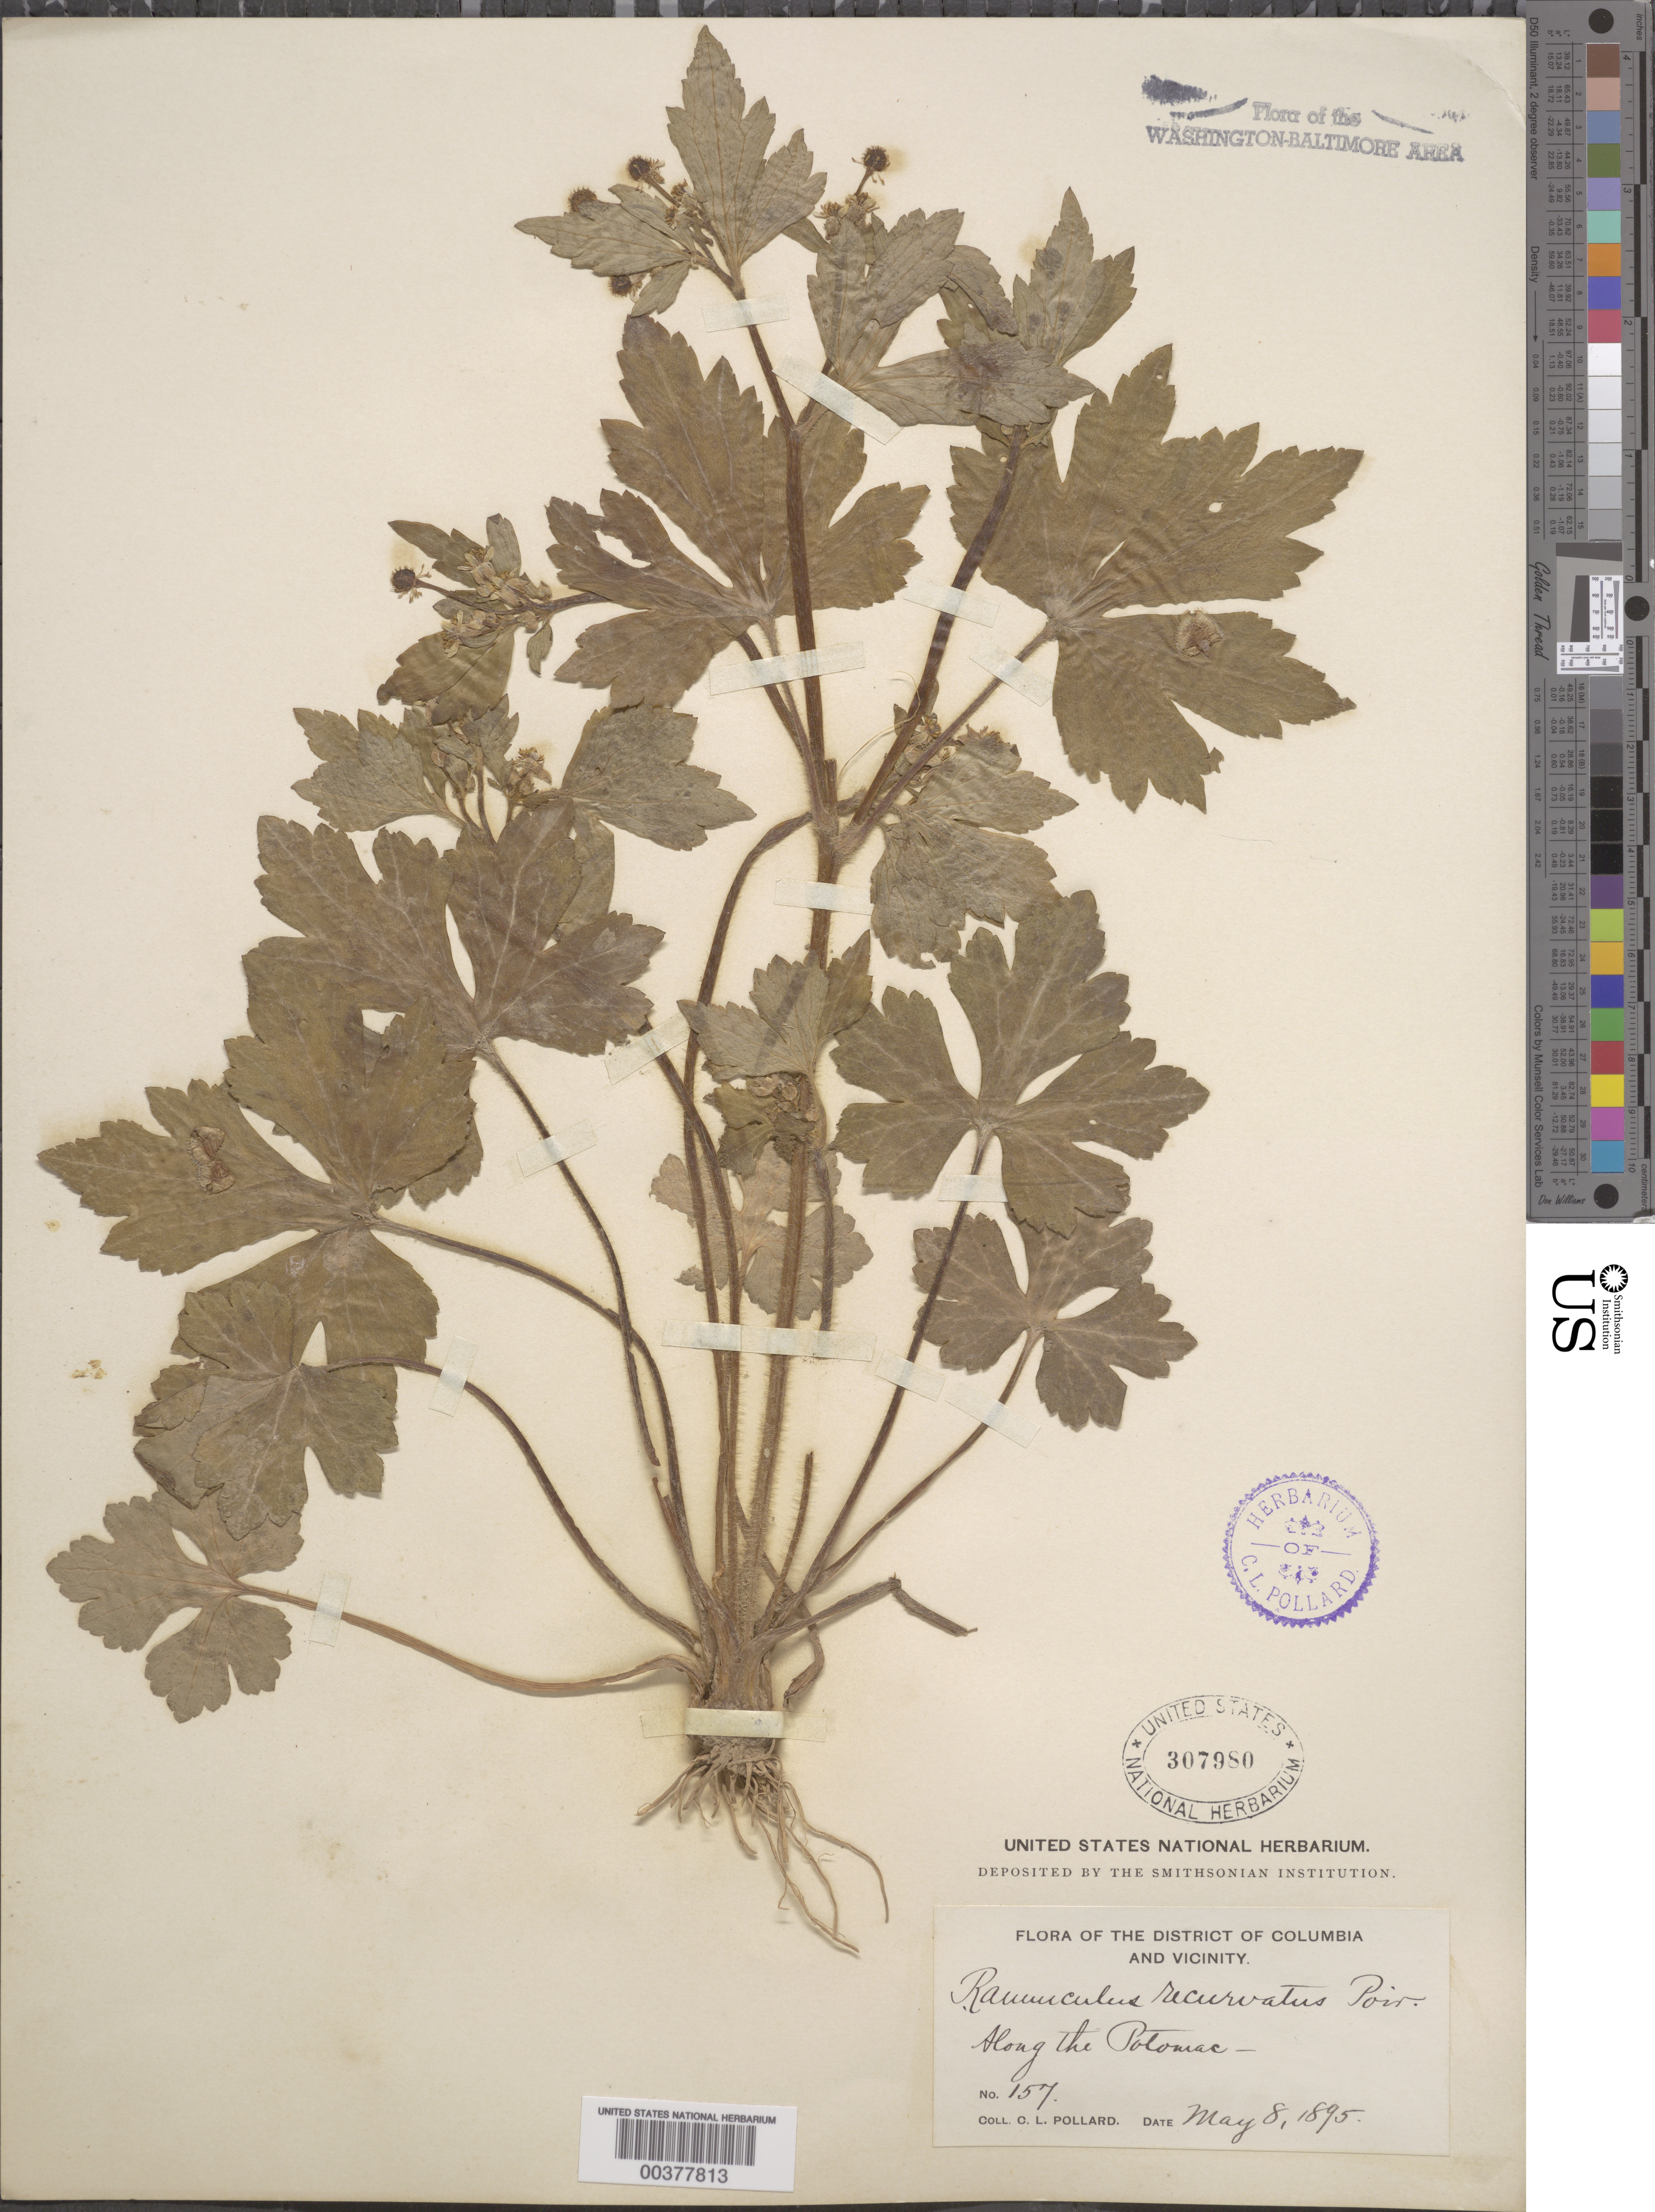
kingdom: Plantae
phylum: Tracheophyta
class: Magnoliopsida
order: Ranunculales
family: Ranunculaceae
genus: Ranunculus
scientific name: Ranunculus recurvatus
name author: Poir.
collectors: C. L. Pollard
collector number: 157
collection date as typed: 08 May 1895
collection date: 1895-05-08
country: United States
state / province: District of Columbia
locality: Potomac river banks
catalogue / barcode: US 307980